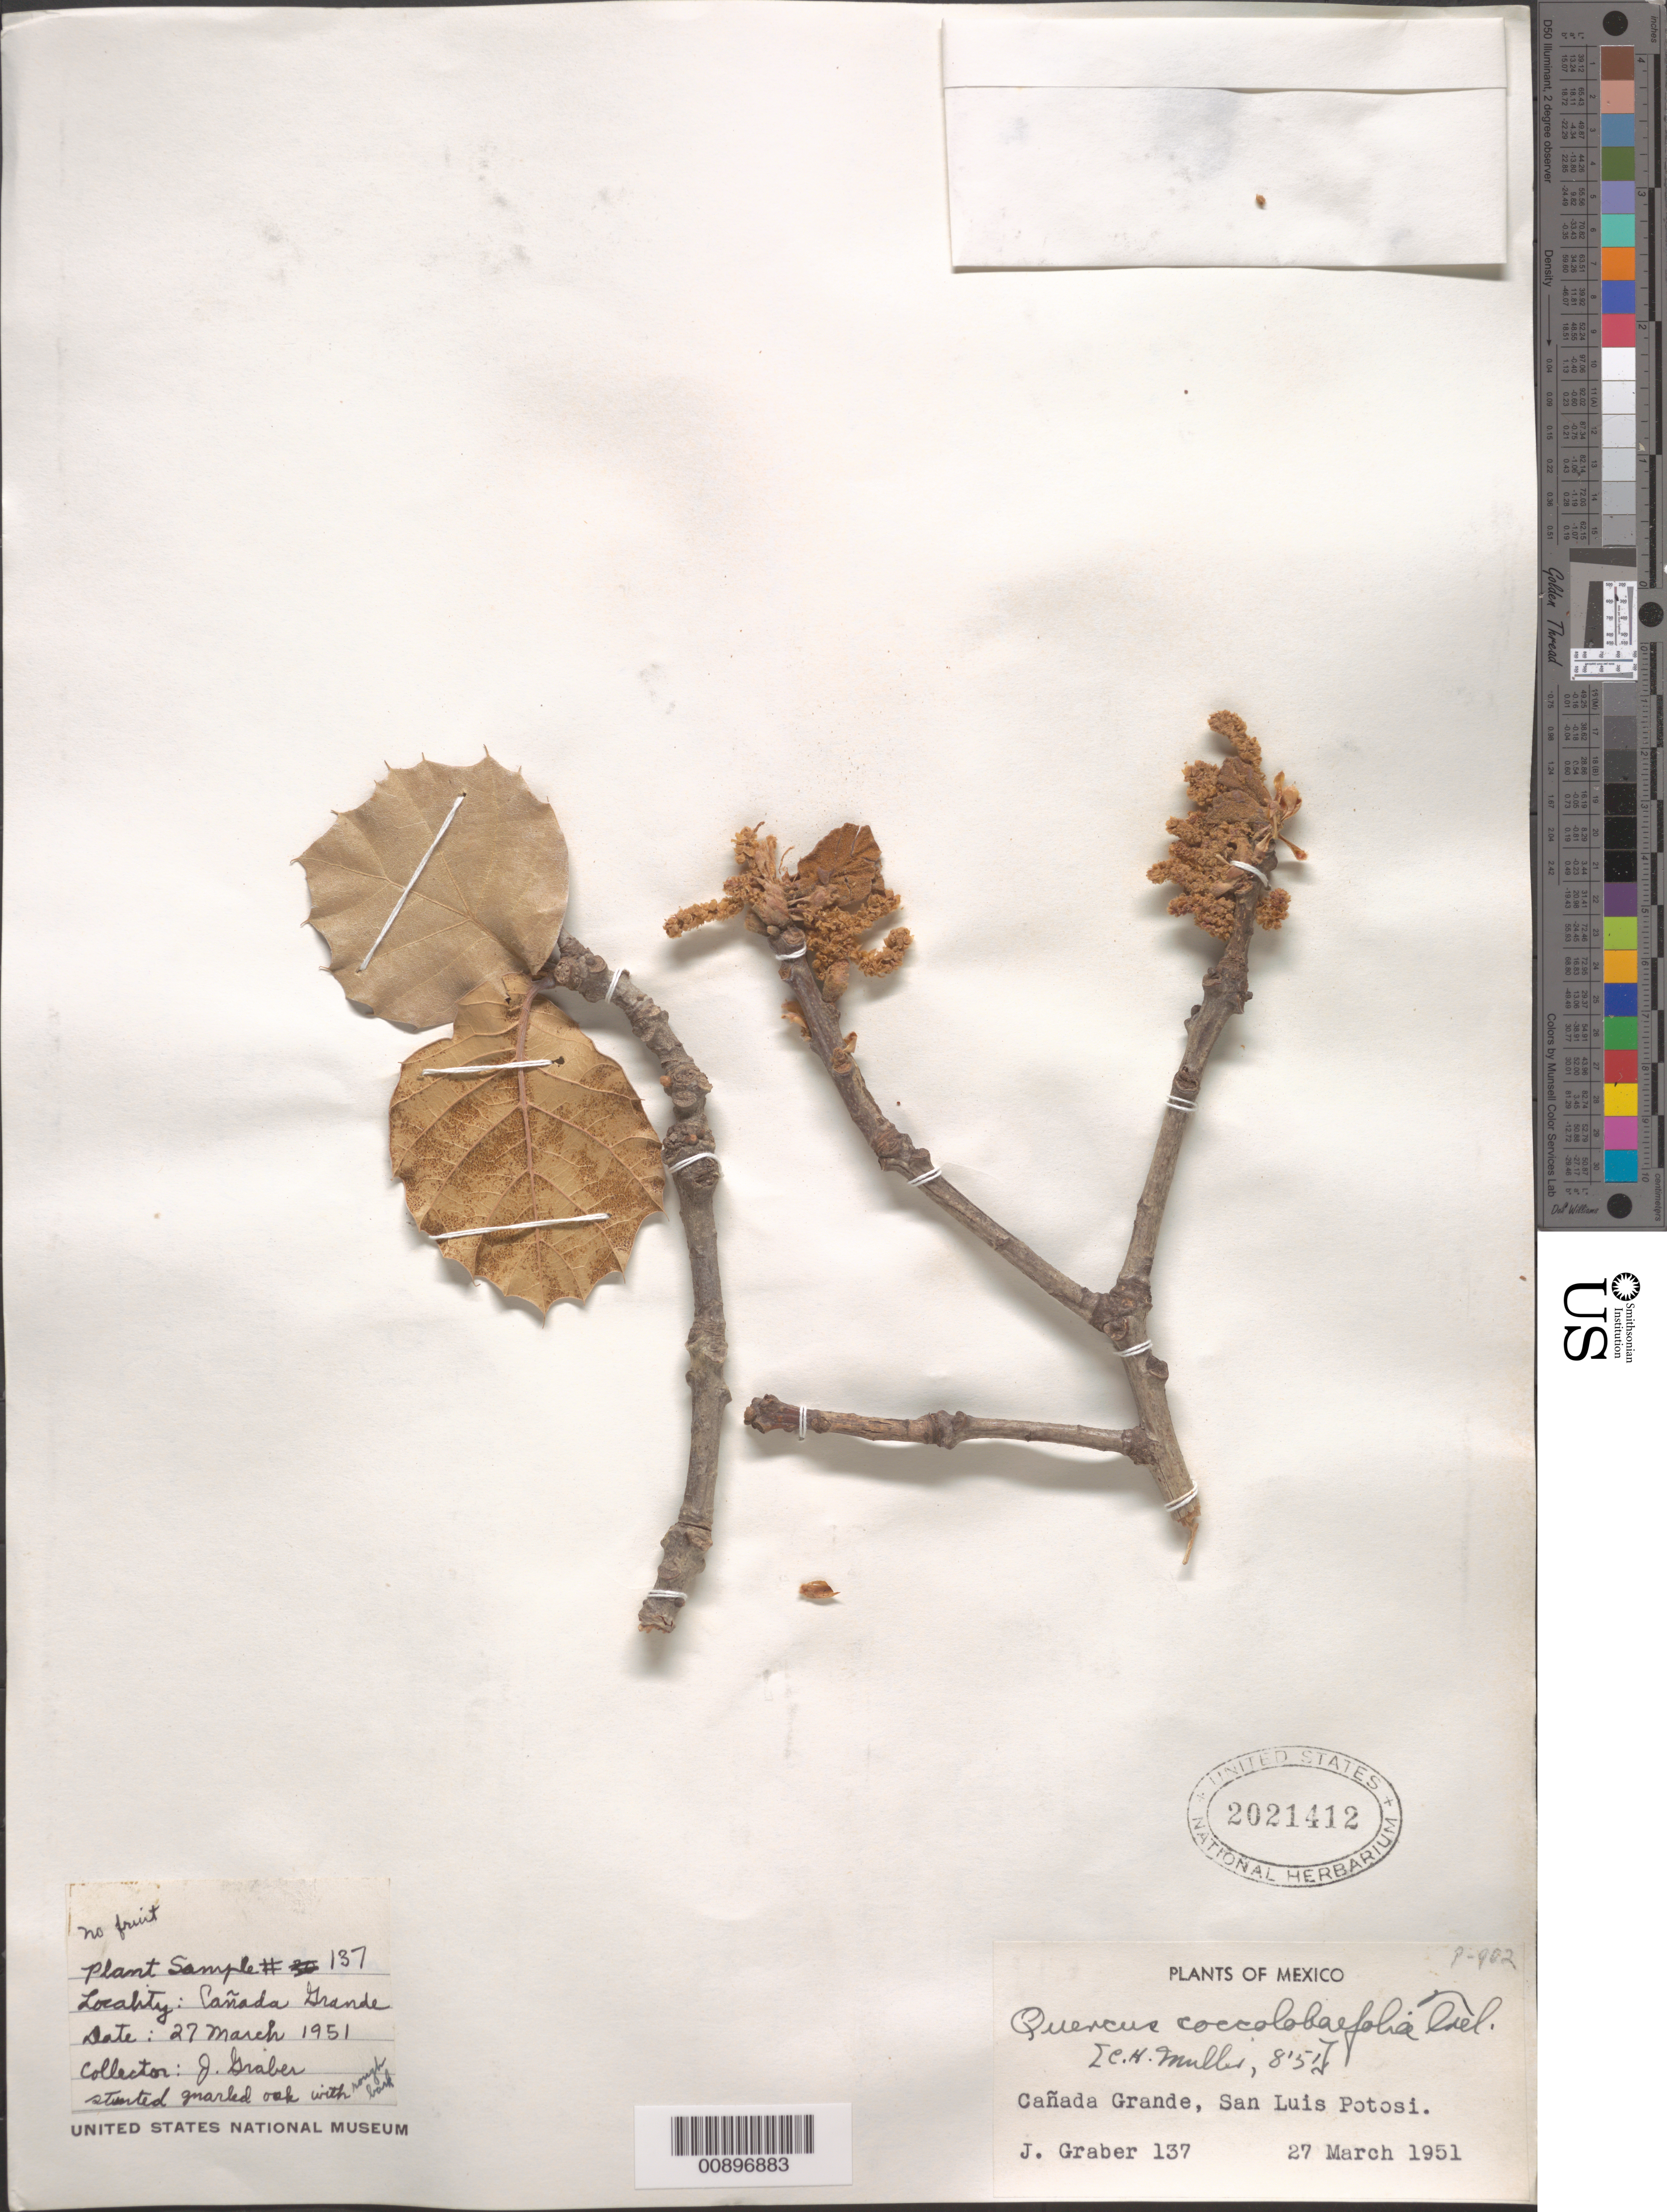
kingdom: Plantae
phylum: Tracheophyta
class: Magnoliopsida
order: Fagales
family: Fagaceae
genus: Quercus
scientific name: Quercus coccolobifolia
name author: Trel.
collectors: J. Graber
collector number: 137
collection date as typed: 27 Mar 1951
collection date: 1951-03-27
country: Mexico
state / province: San Luis Potosí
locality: Cañada Grande, San Luis Potosí.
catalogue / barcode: US 2021412